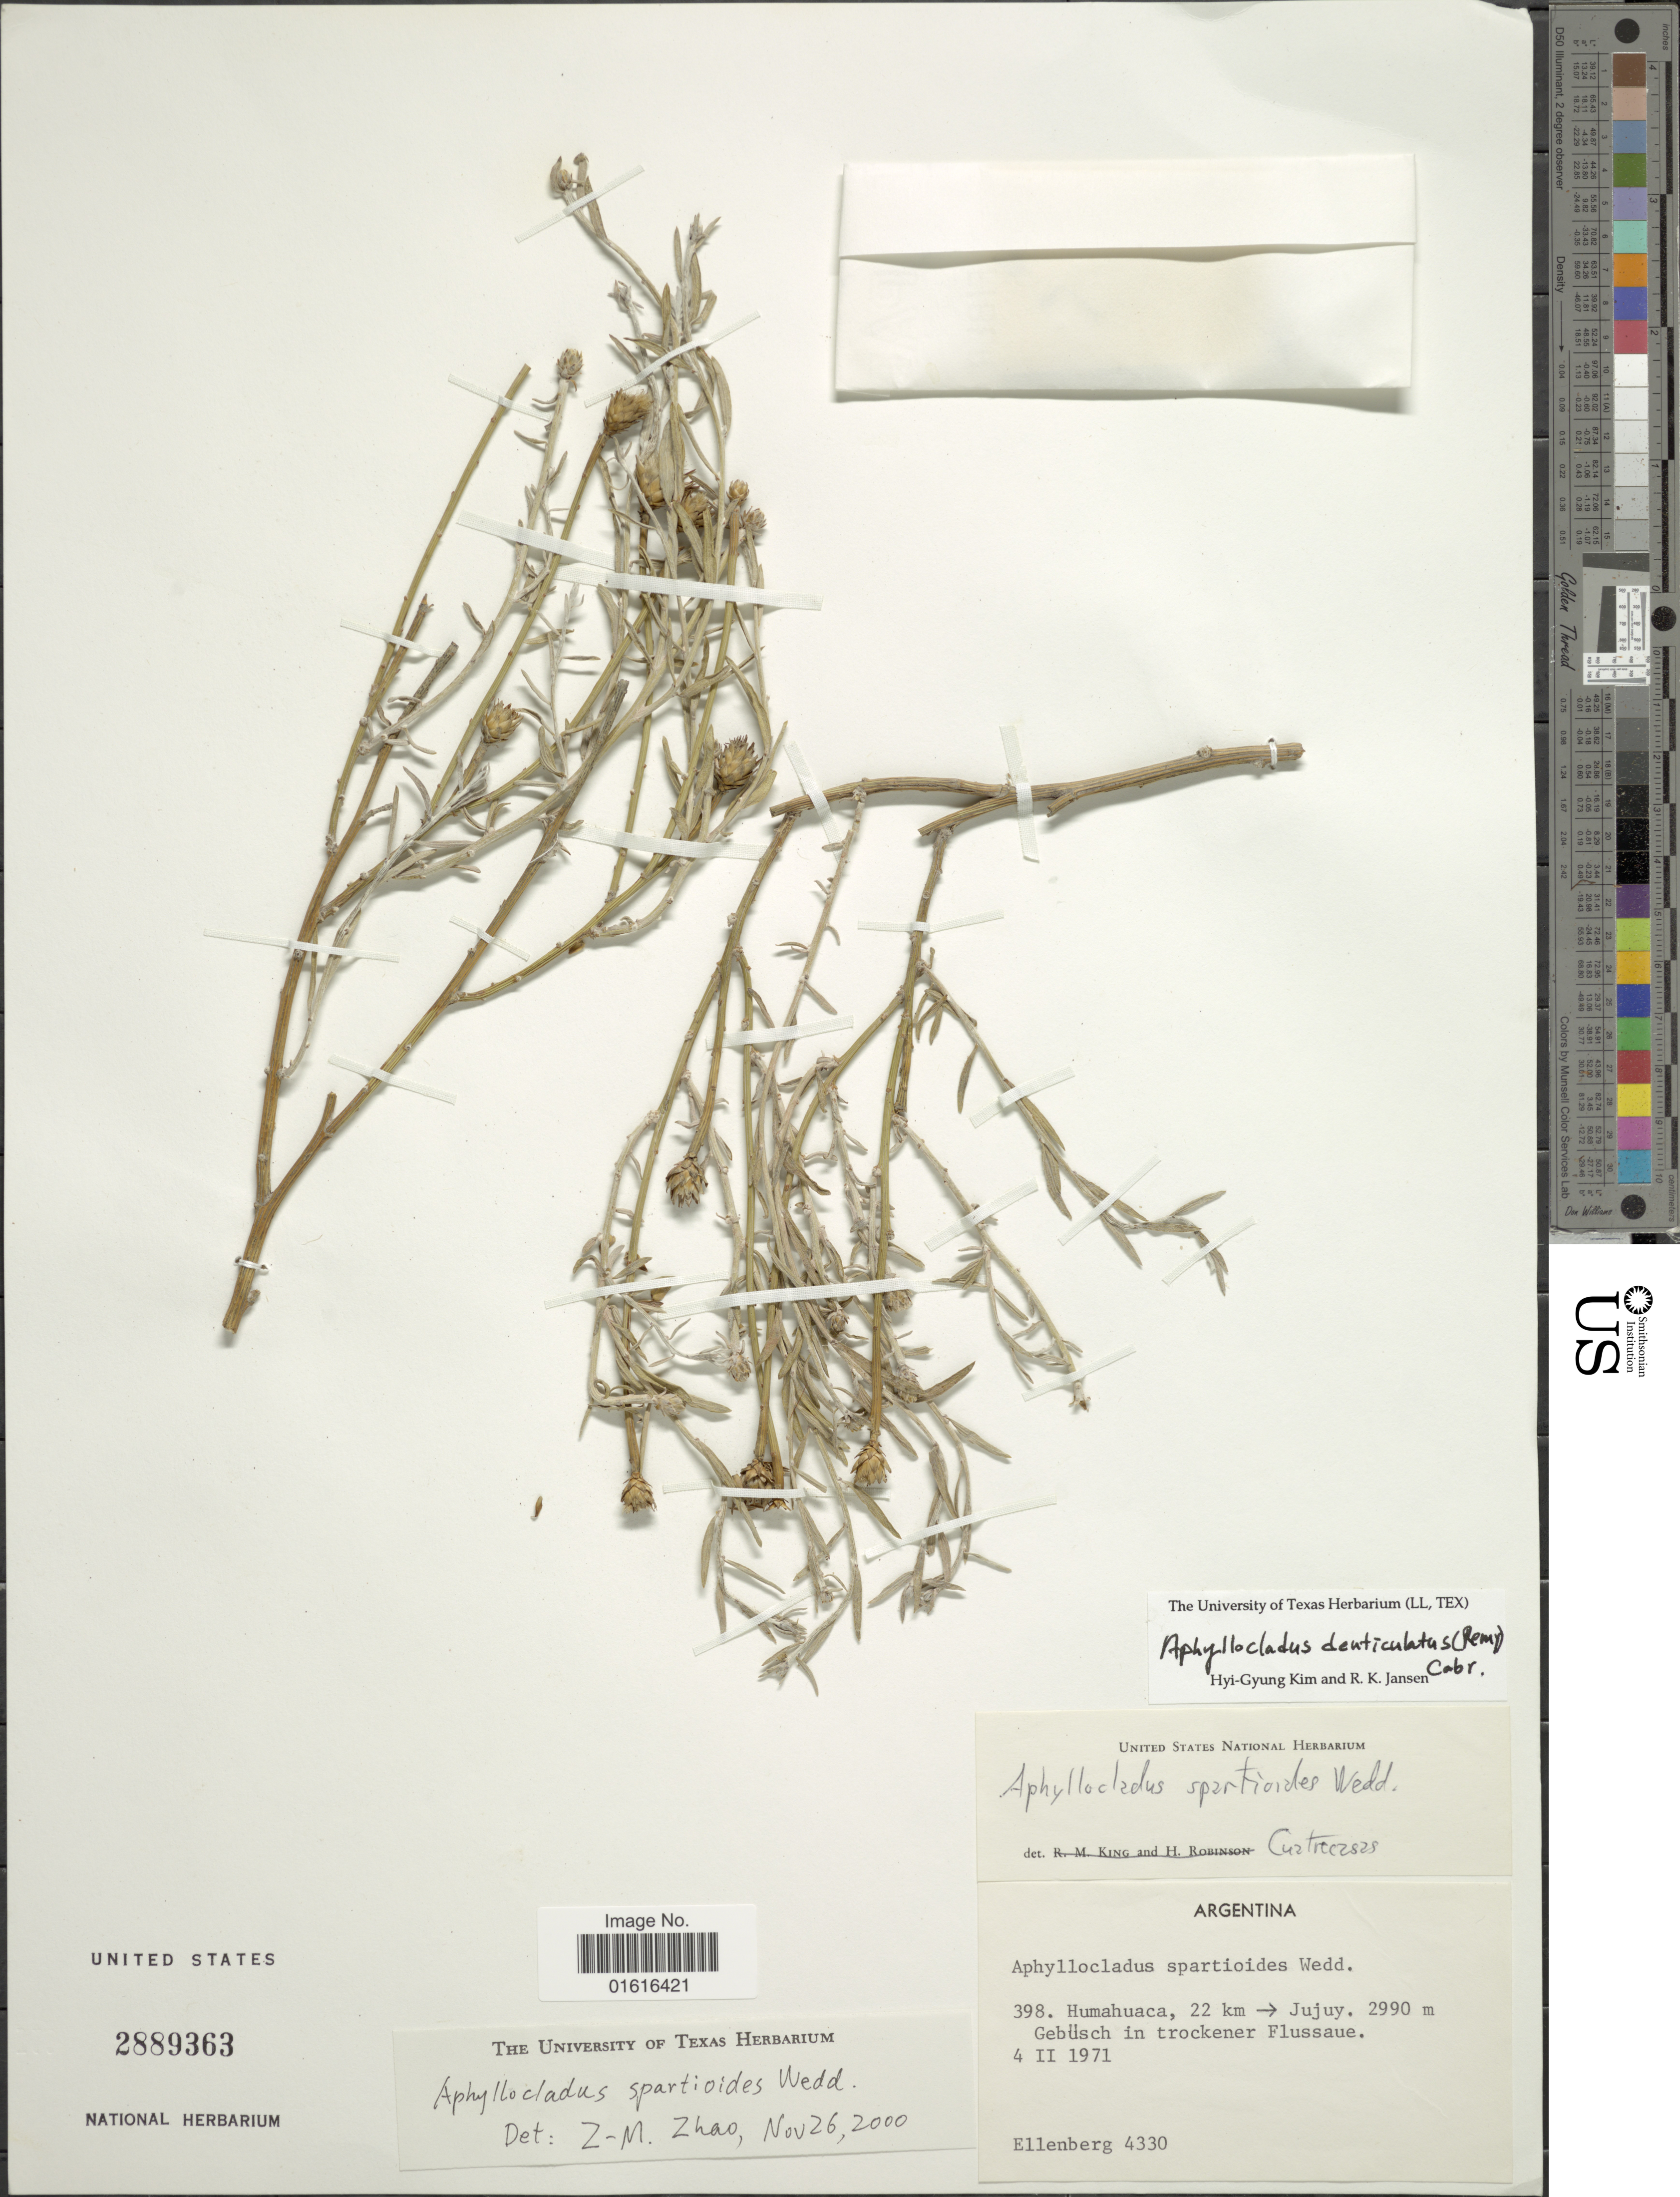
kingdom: Plantae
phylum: Tracheophyta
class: Magnoliopsida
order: Asterales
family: Asteraceae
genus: Aphyllocladus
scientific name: Aphyllocladus spartioides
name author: Wedd.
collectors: H. Ellenberg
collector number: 4330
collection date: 1971-02-04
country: Argentina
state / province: Jujuy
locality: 398. Humahuaca, 22 km - Jujuy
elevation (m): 2990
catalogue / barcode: US 2889363